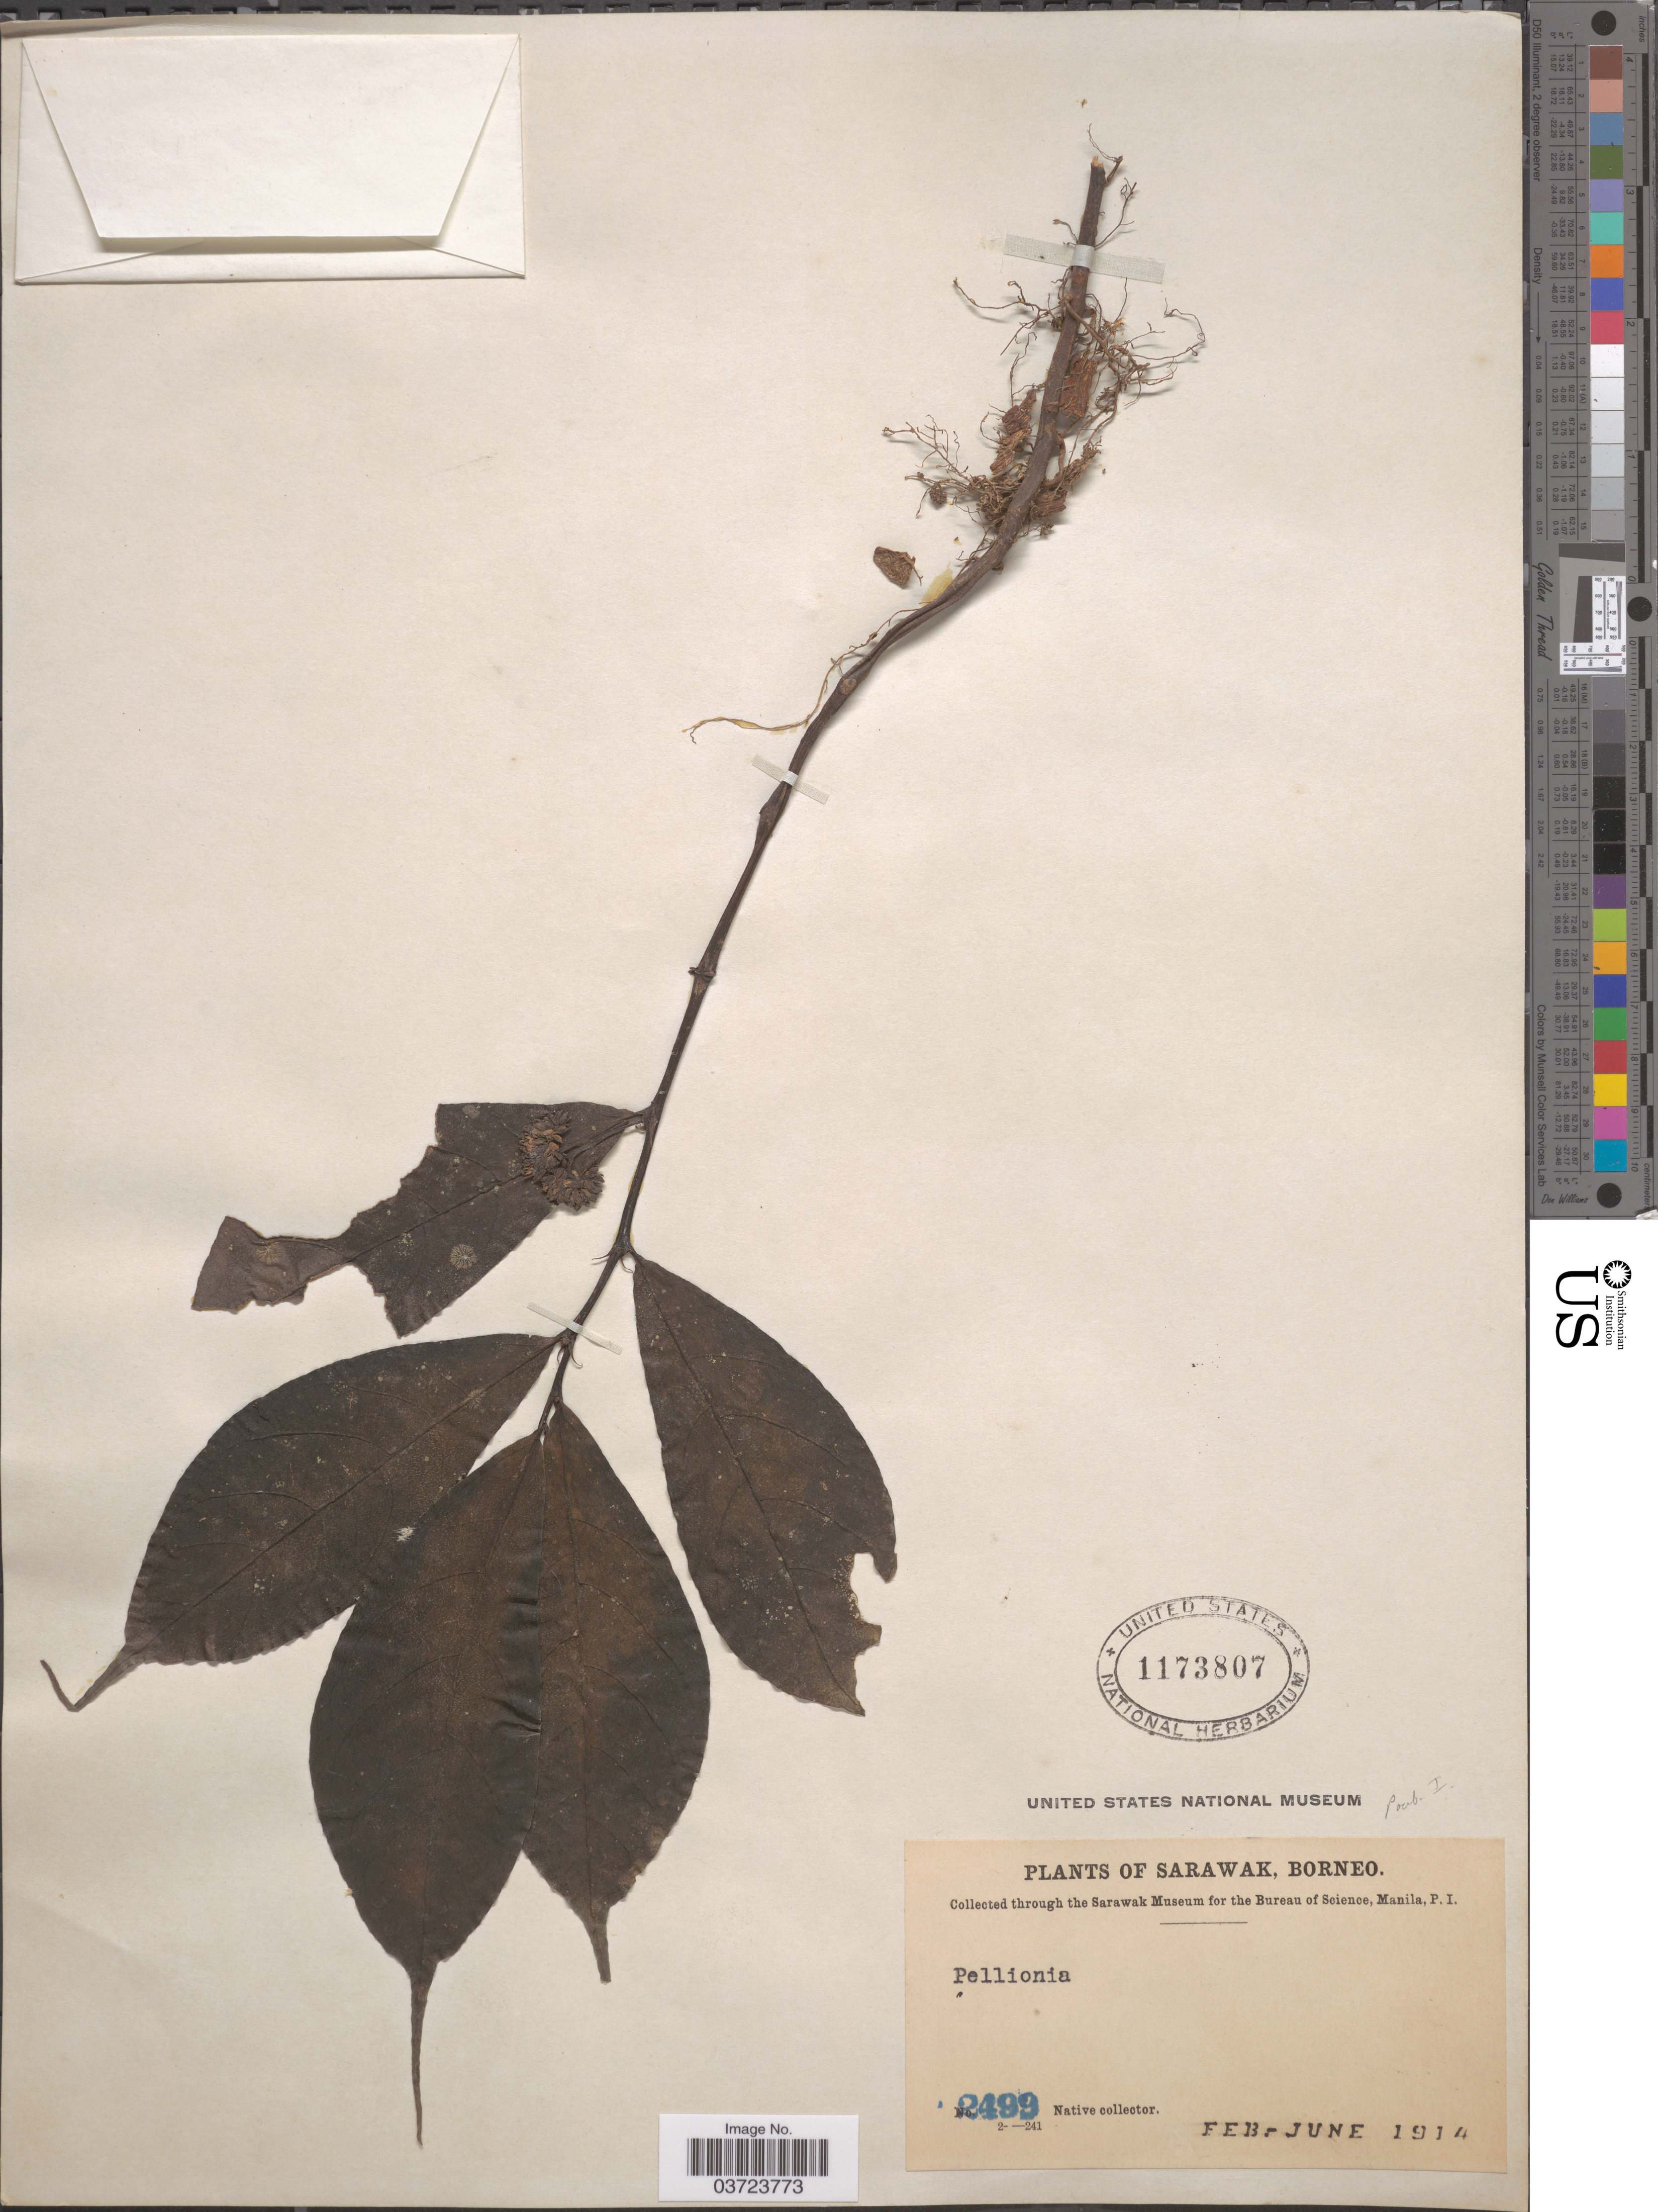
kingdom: Plantae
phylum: Tracheophyta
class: Magnoliopsida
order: Rosales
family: Urticaceae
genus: Pellionia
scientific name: Pellionia sp.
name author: Gaudich.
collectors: Native collector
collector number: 2499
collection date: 1914-02/1914-06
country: Malaysia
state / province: Sarawak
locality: Borneo.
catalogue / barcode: US 1173807